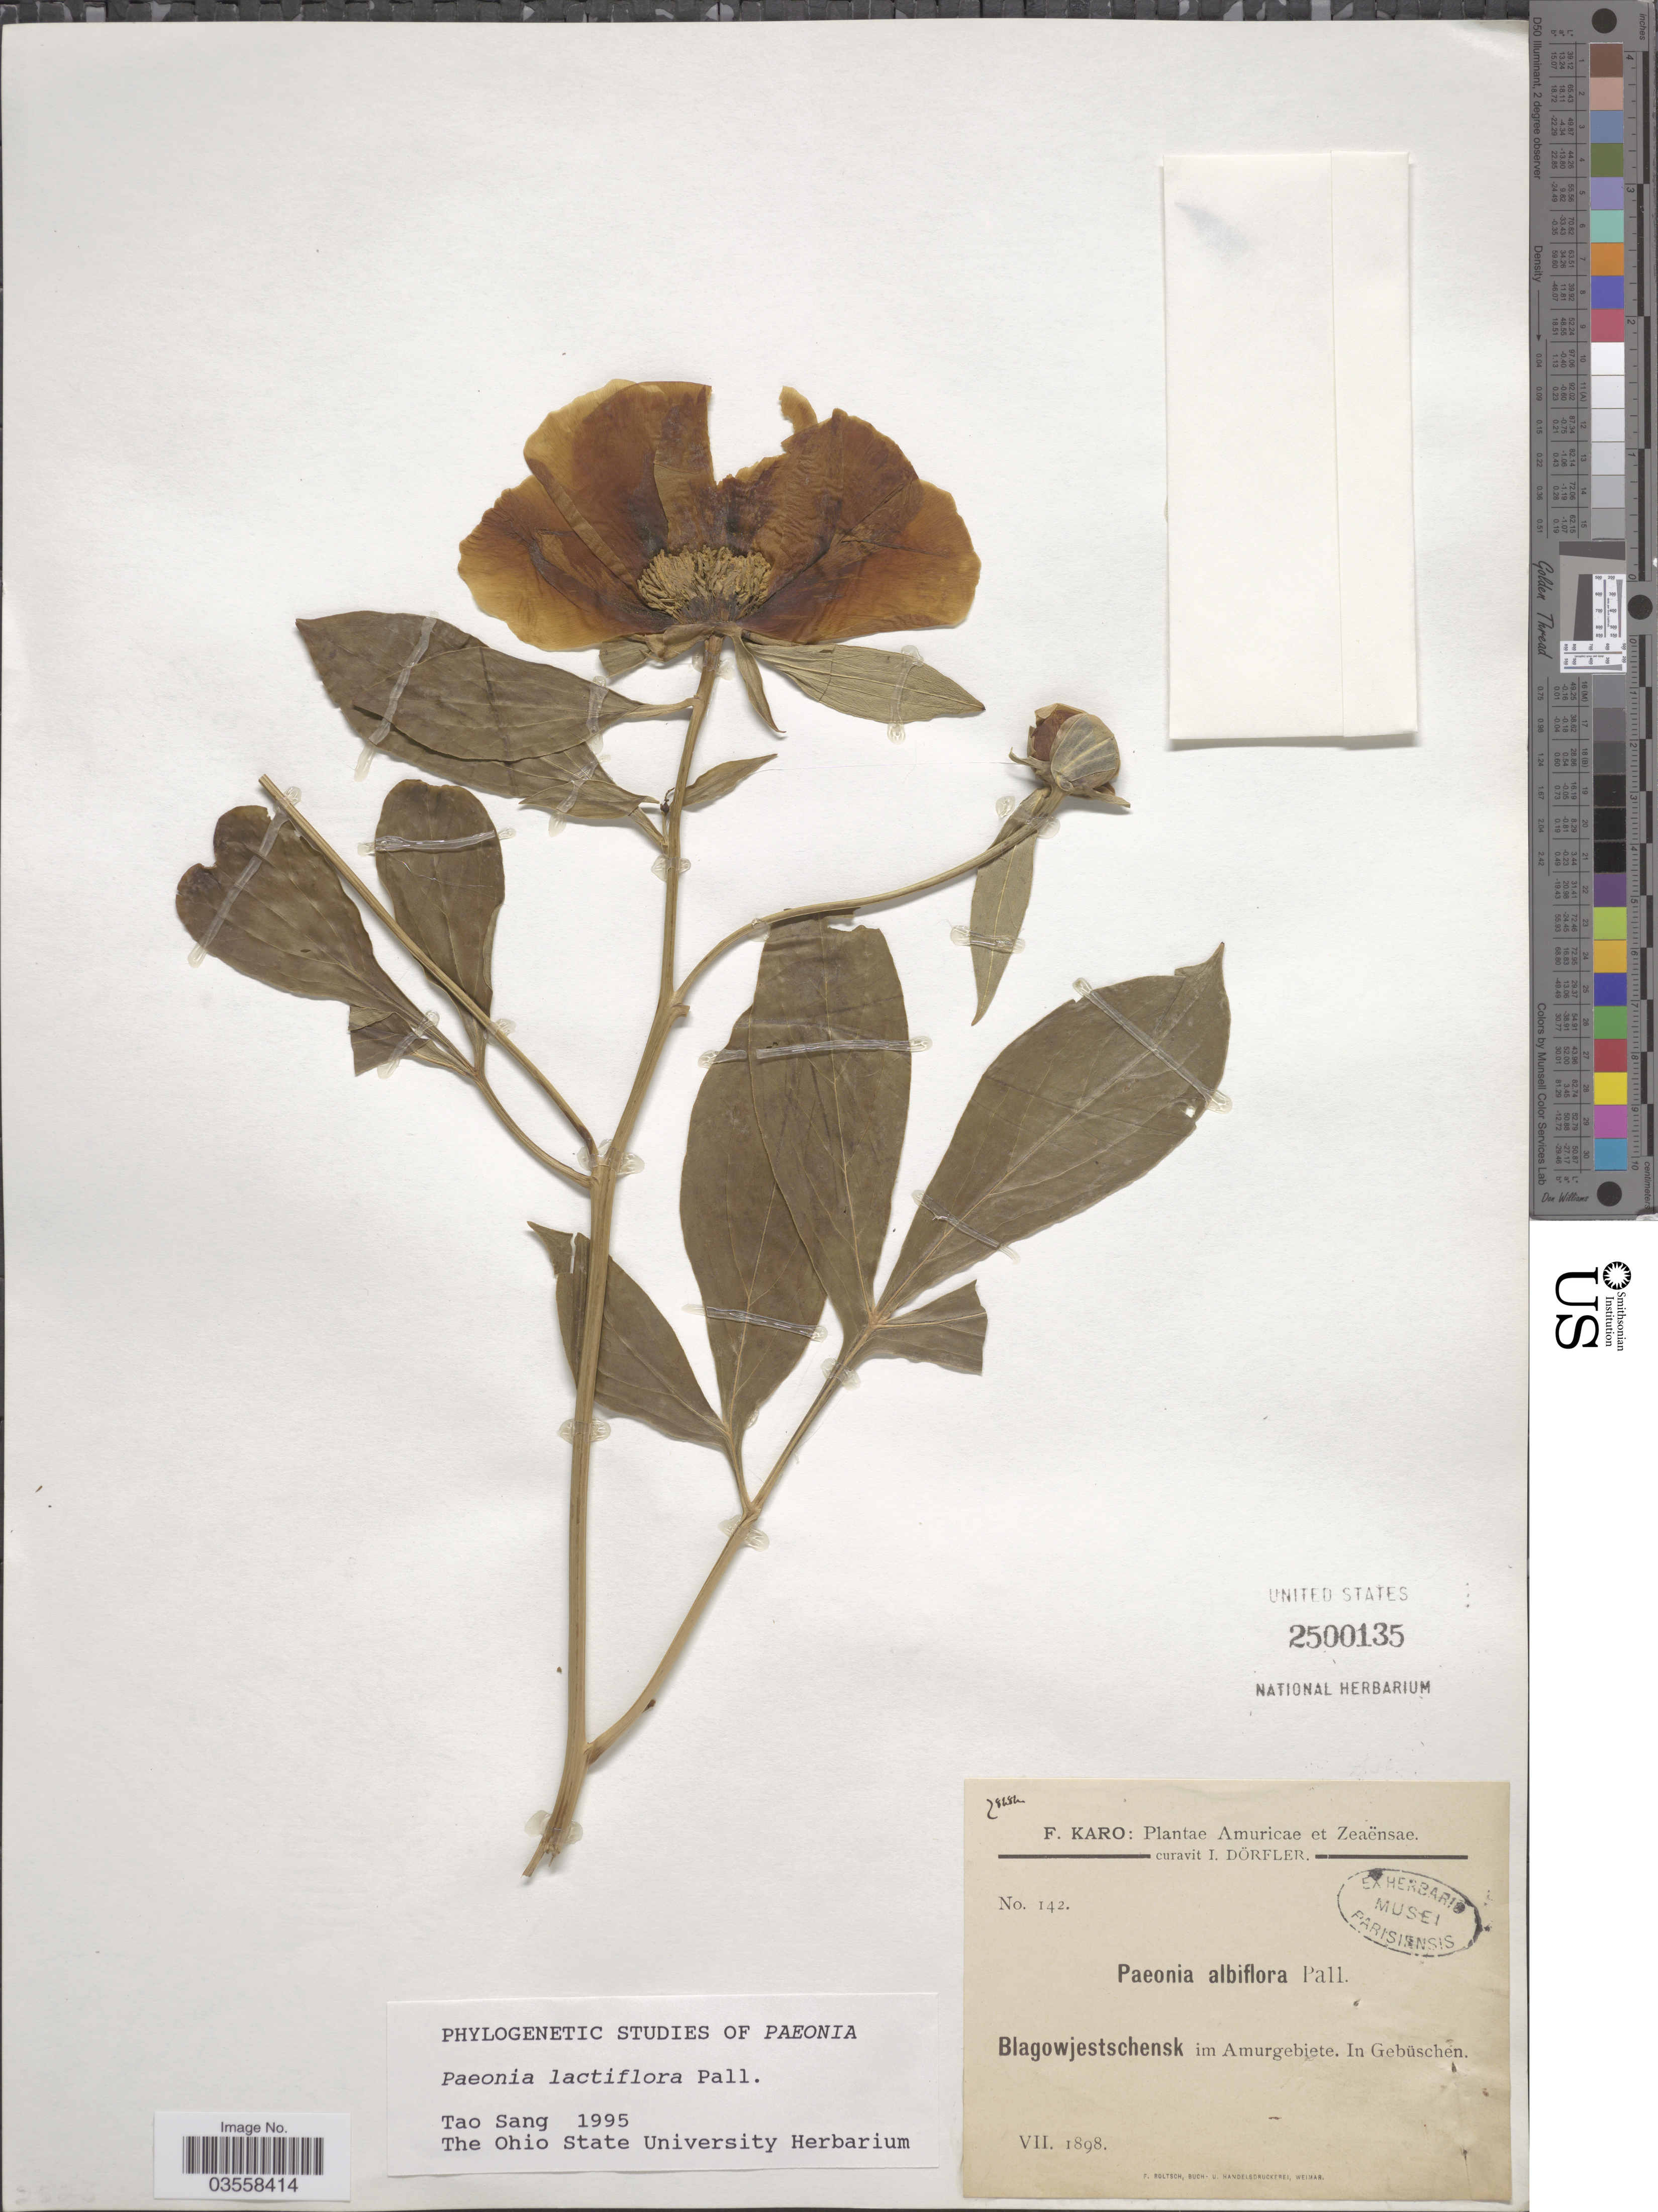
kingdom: Plantae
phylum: Tracheophyta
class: Magnoliopsida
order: Saxifragales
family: Paeoniaceae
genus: Paeonia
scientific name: Paeonia lactiflora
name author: Pall.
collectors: F. Karo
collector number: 142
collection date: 1898-07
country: Russian Federation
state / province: Amur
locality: Amuricæ et Zeaënsae. Blagowjestschensk im Amurgebiete. In Gebüschen.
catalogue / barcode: US 2500135